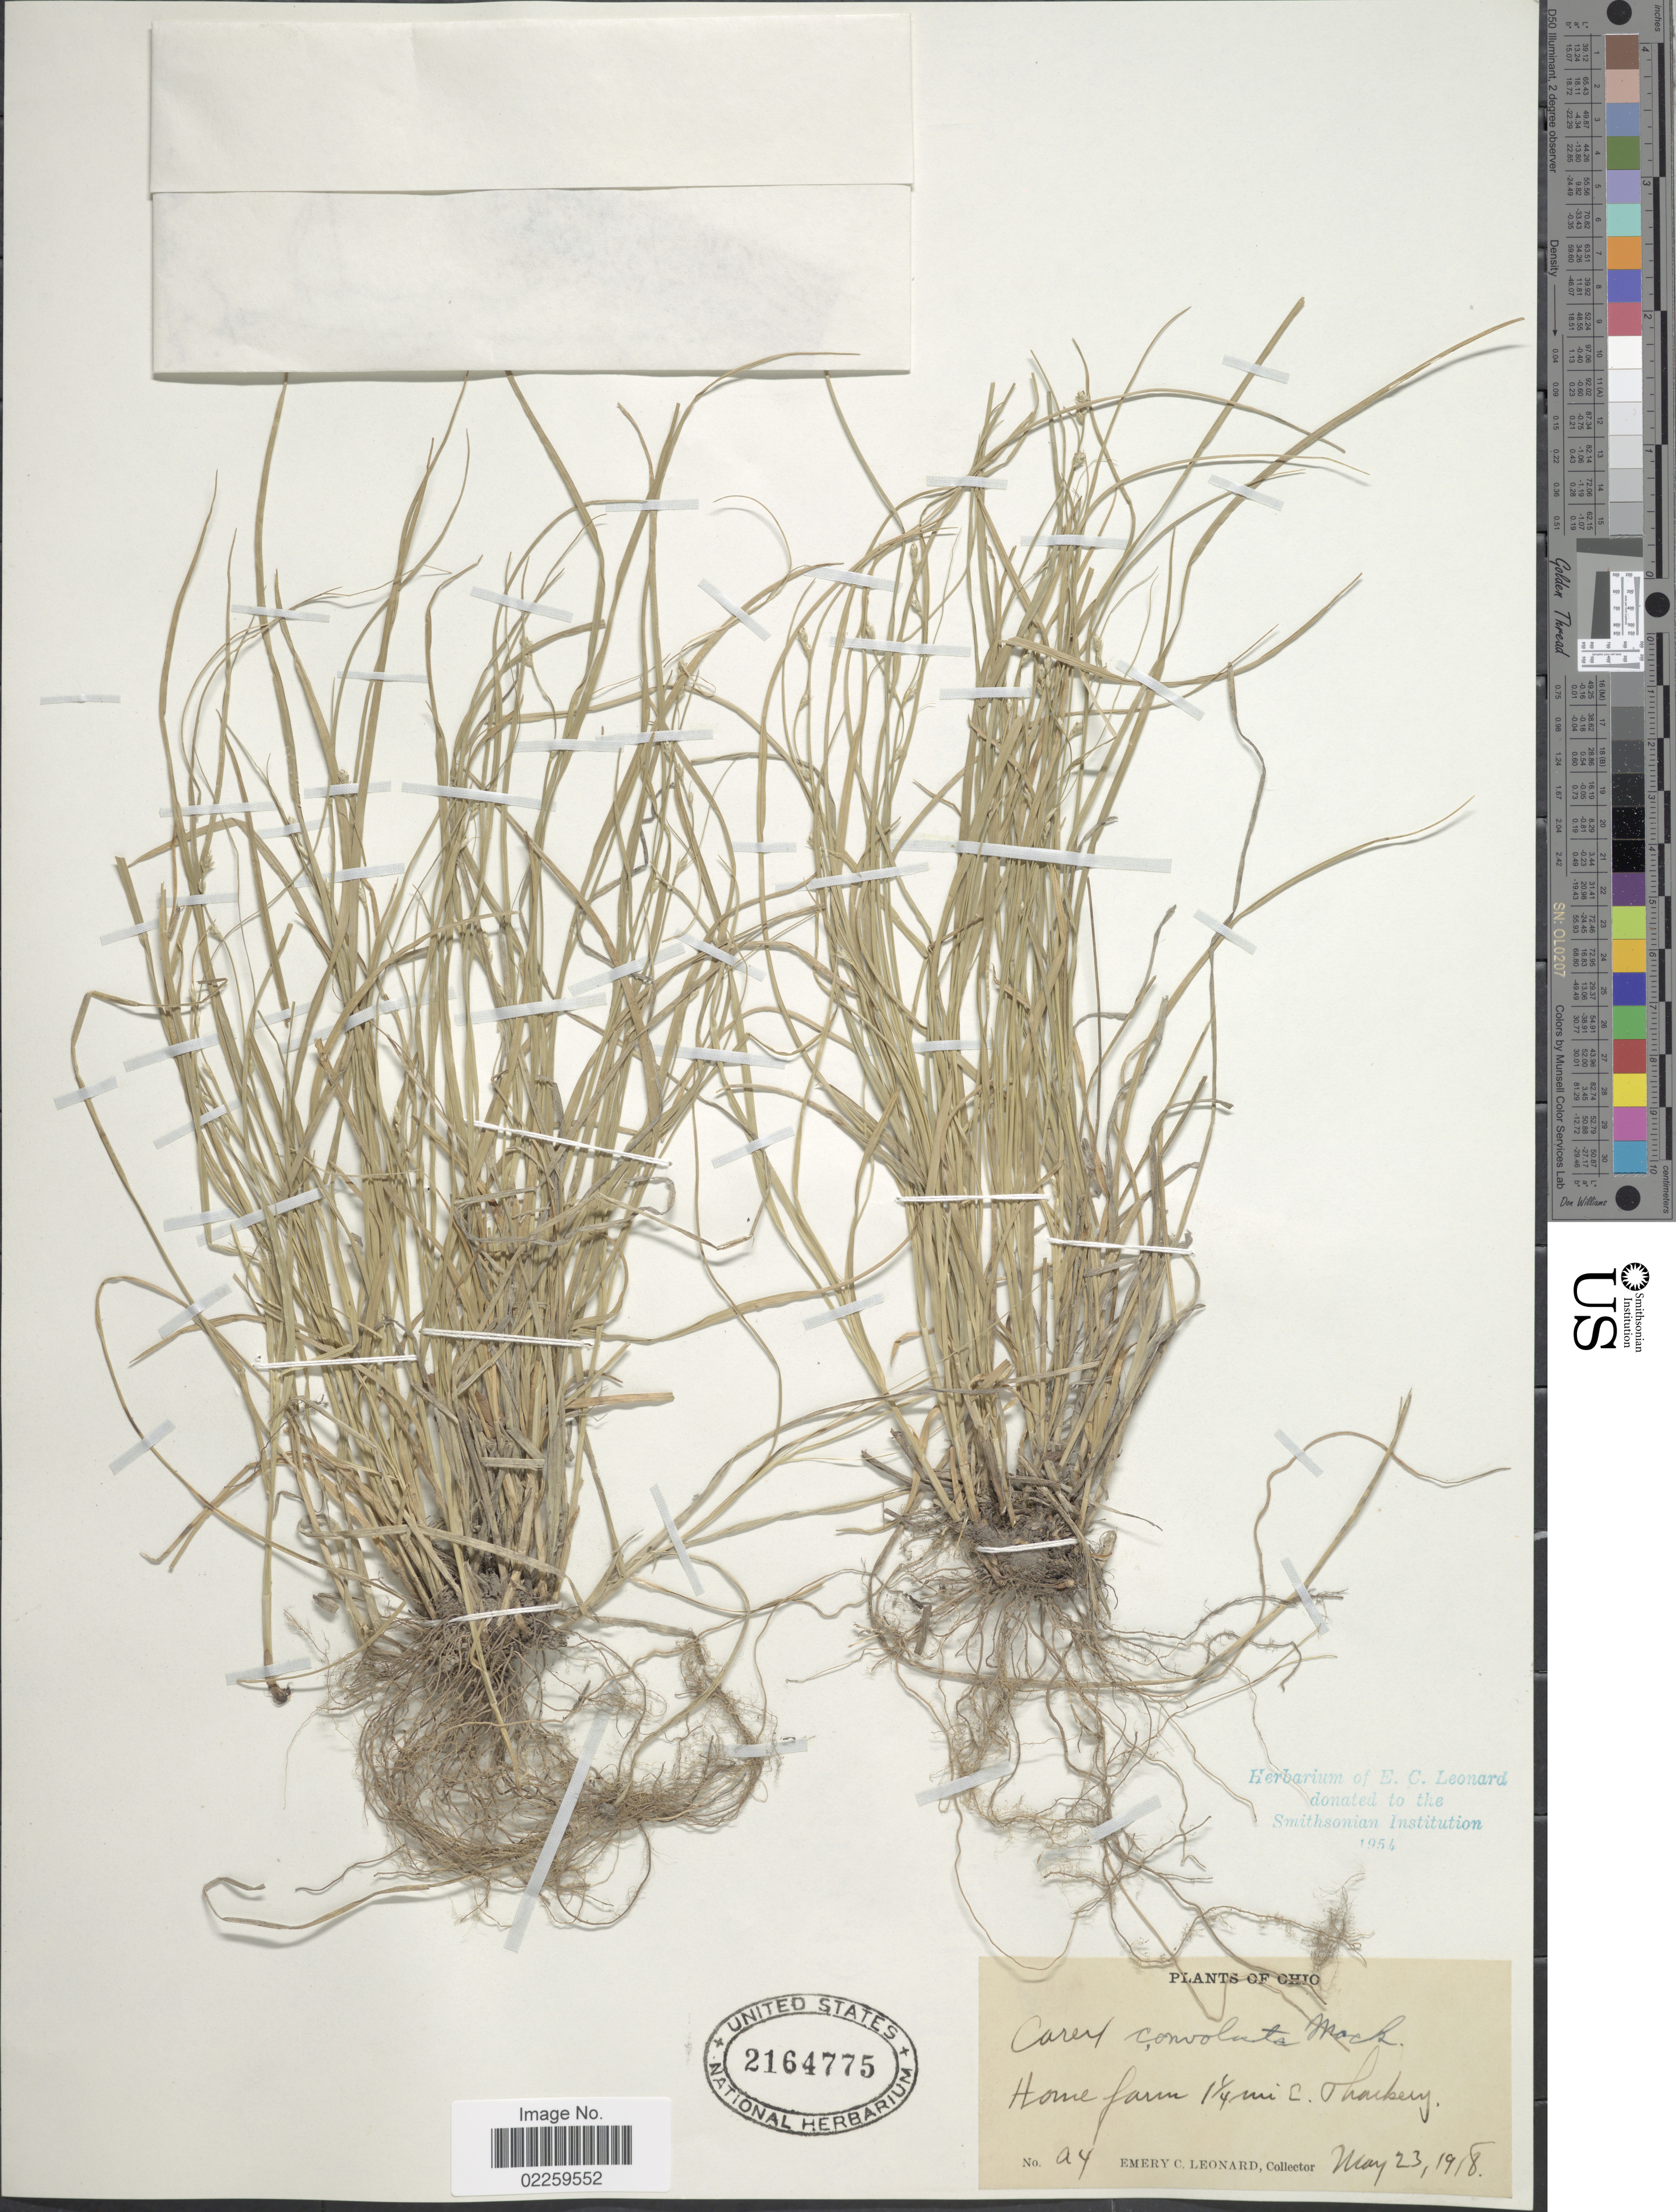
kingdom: Plantae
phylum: Tracheophyta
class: Liliopsida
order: Poales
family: Cyperaceae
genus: Carex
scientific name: Carex rosea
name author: Willd.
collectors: E. C. Leonard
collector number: A4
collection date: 1918-05-23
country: United States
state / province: Ohio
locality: Home farm 1¼ mi E. Thackery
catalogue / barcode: US 2164775